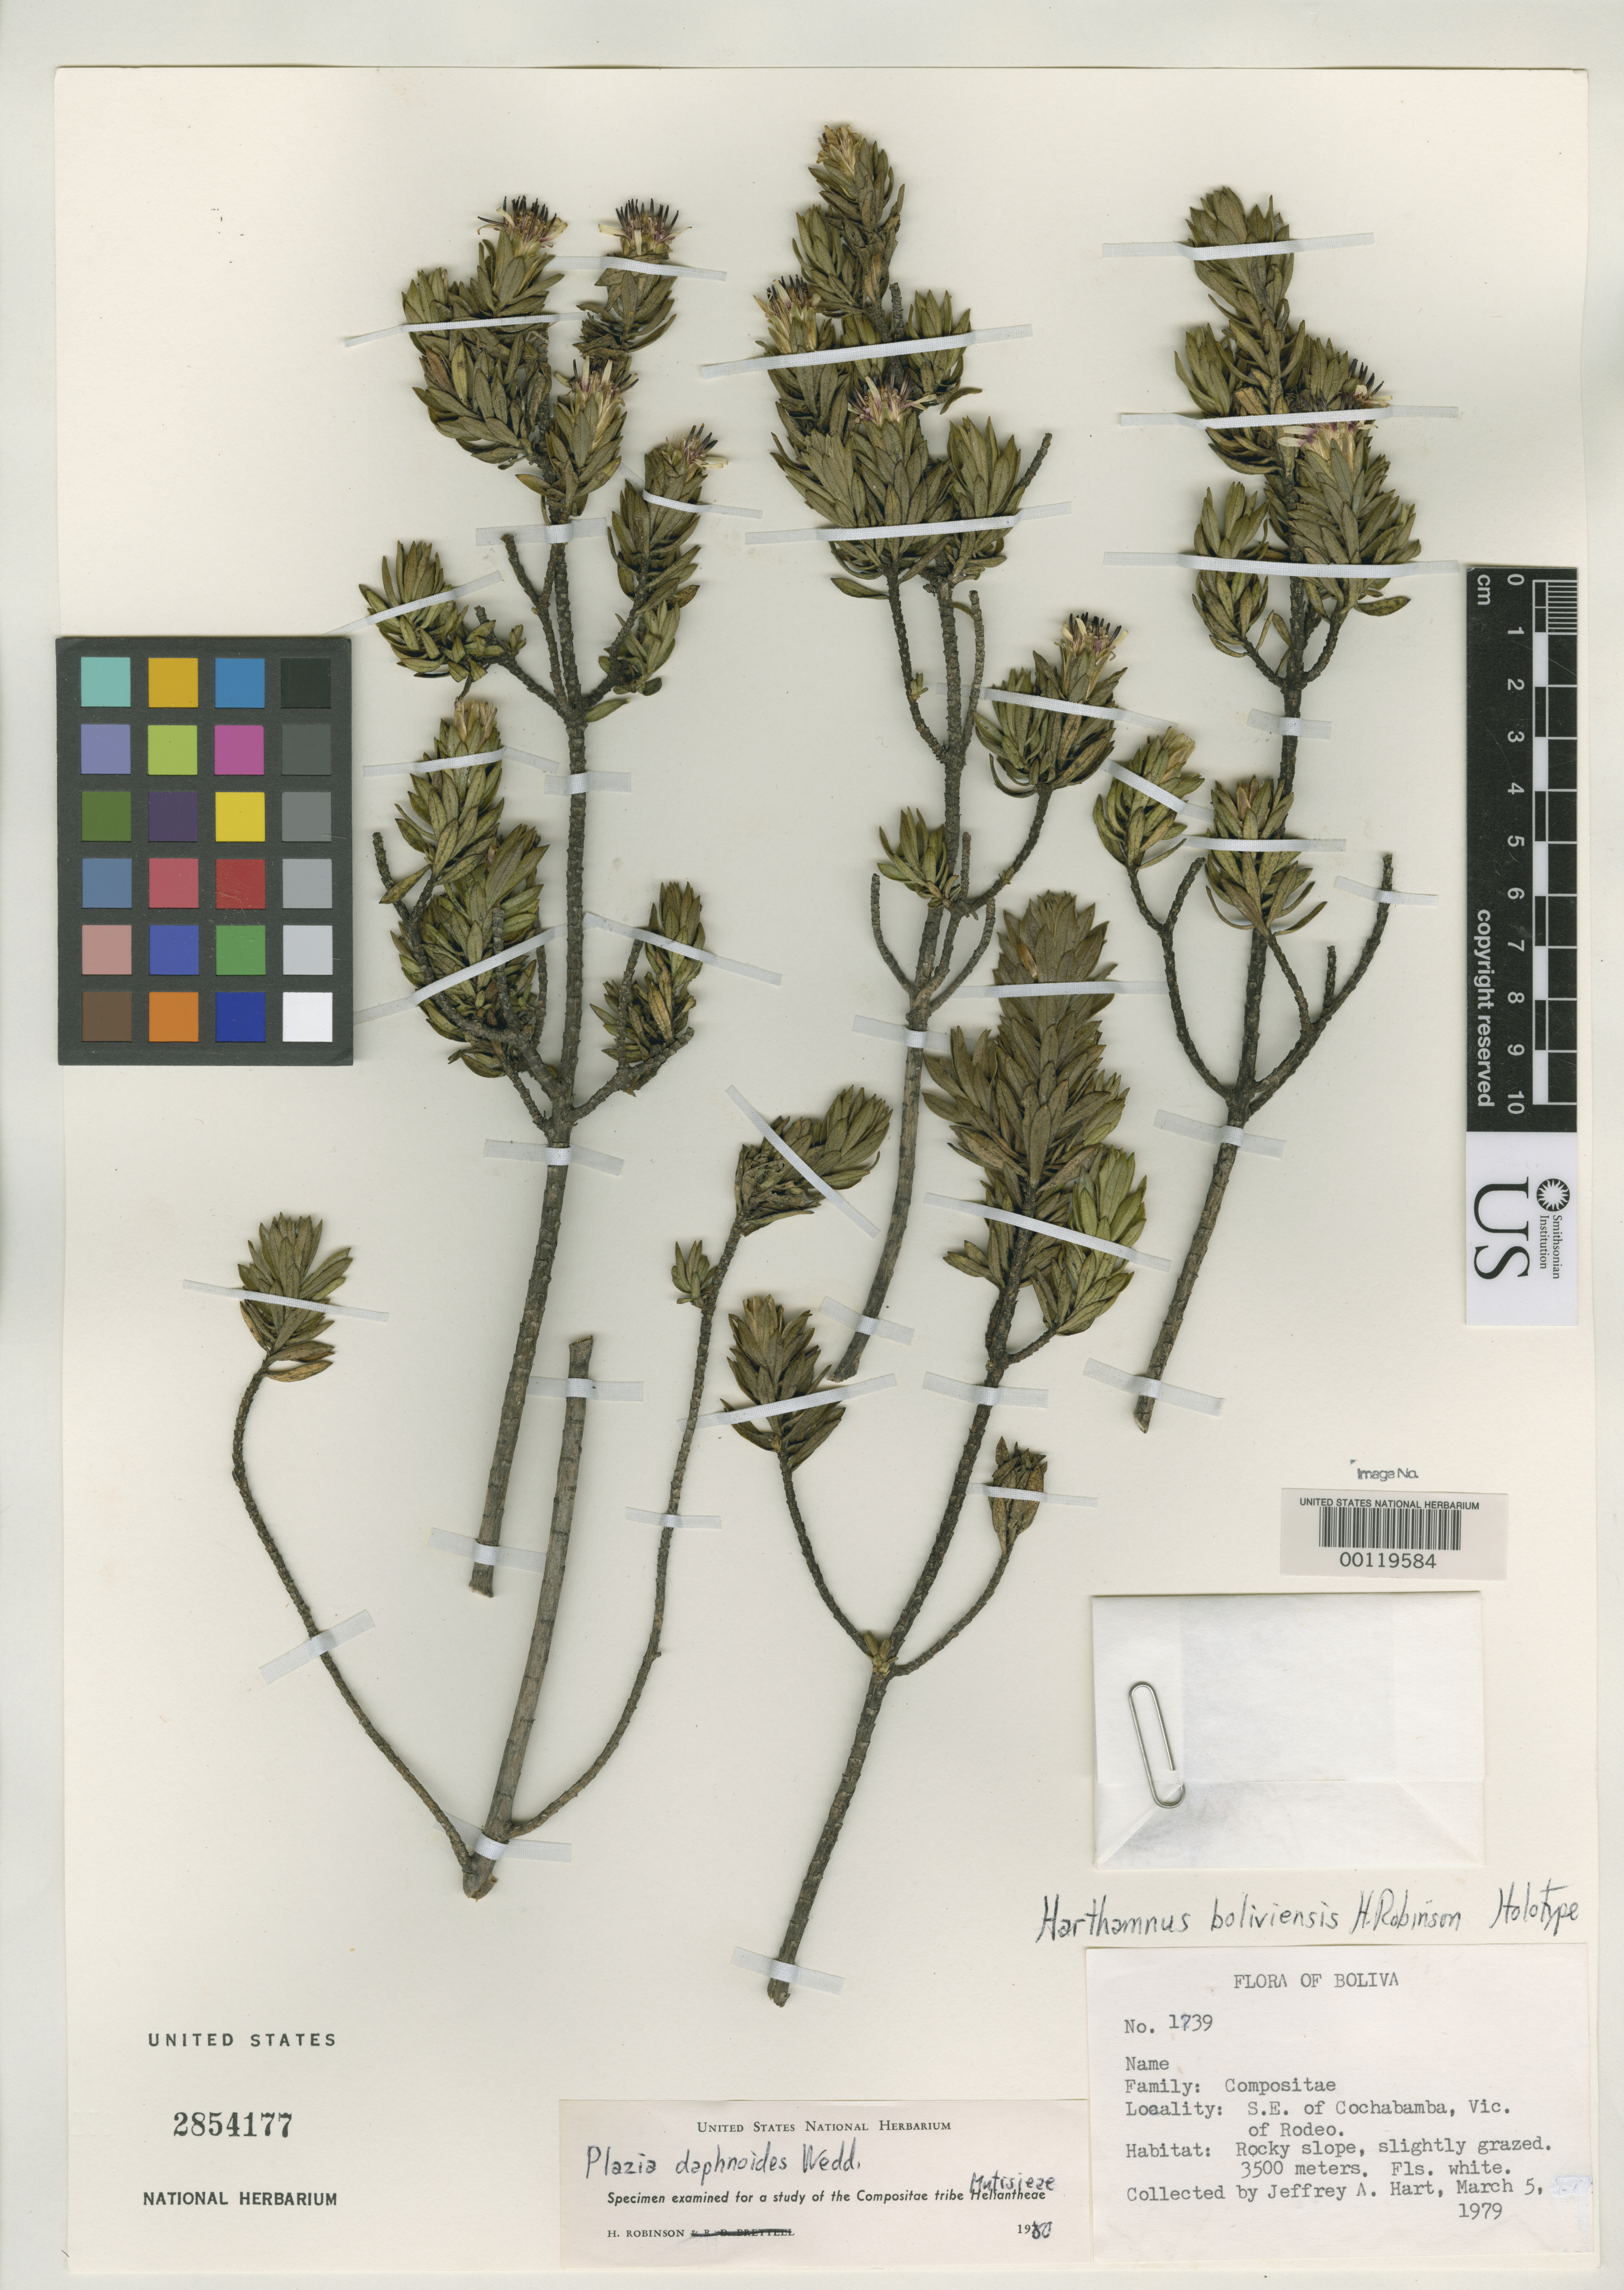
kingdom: Plantae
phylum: Tracheophyta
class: Magnoliopsida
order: Asterales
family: Asteraceae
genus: Harthamnus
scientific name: Harthamnus boliviensis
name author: H. Rob.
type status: Holotype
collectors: J. A. Hart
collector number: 1739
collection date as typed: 05 Mar 1979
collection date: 1979-03-05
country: Bolivia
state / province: Cochabamba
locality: SE of Cochabamba, vic. of Rodeo.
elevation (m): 3500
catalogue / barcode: US 2854177